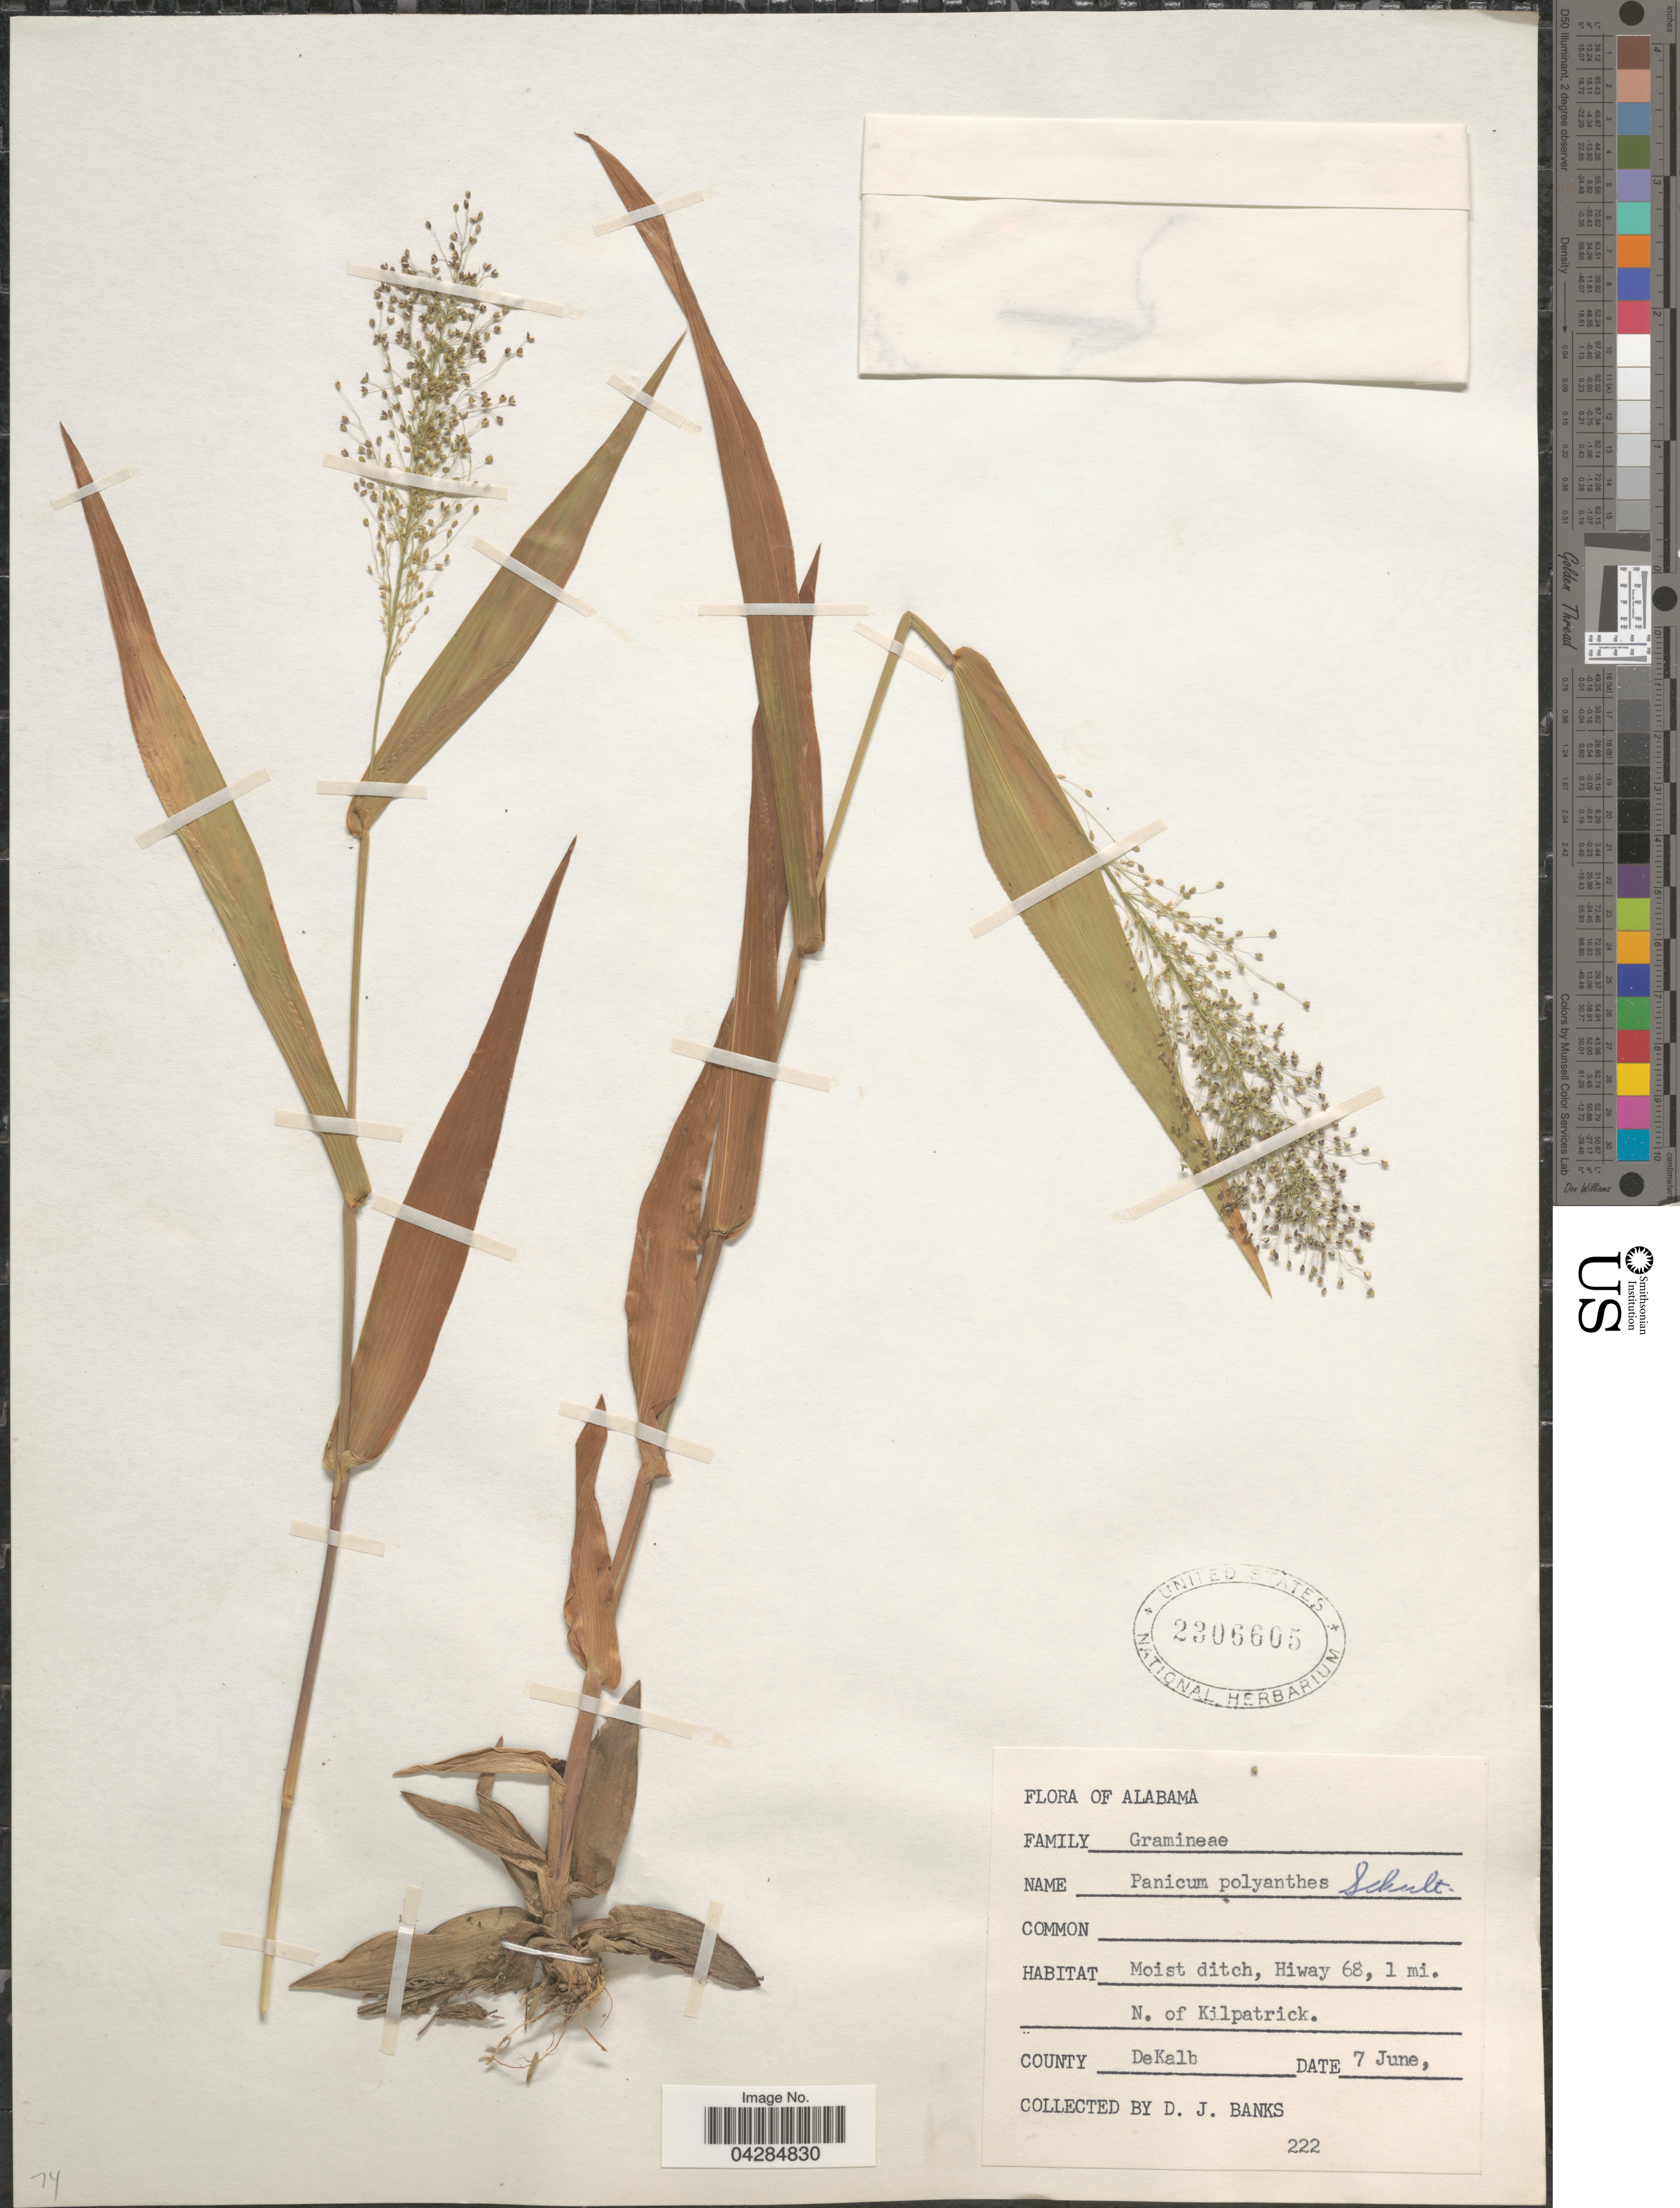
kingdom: Plantae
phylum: Tracheophyta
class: Liliopsida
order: Poales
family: Poaceae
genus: Dichanthelium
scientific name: Dichanthelium polyanthes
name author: (Schult.) Mohlenbr.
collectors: D. J. Banks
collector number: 222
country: United States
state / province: Alabama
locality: Hiway 68, 1 mi. N. of Kilpatrick. County DeKalb.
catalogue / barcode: US 2306605